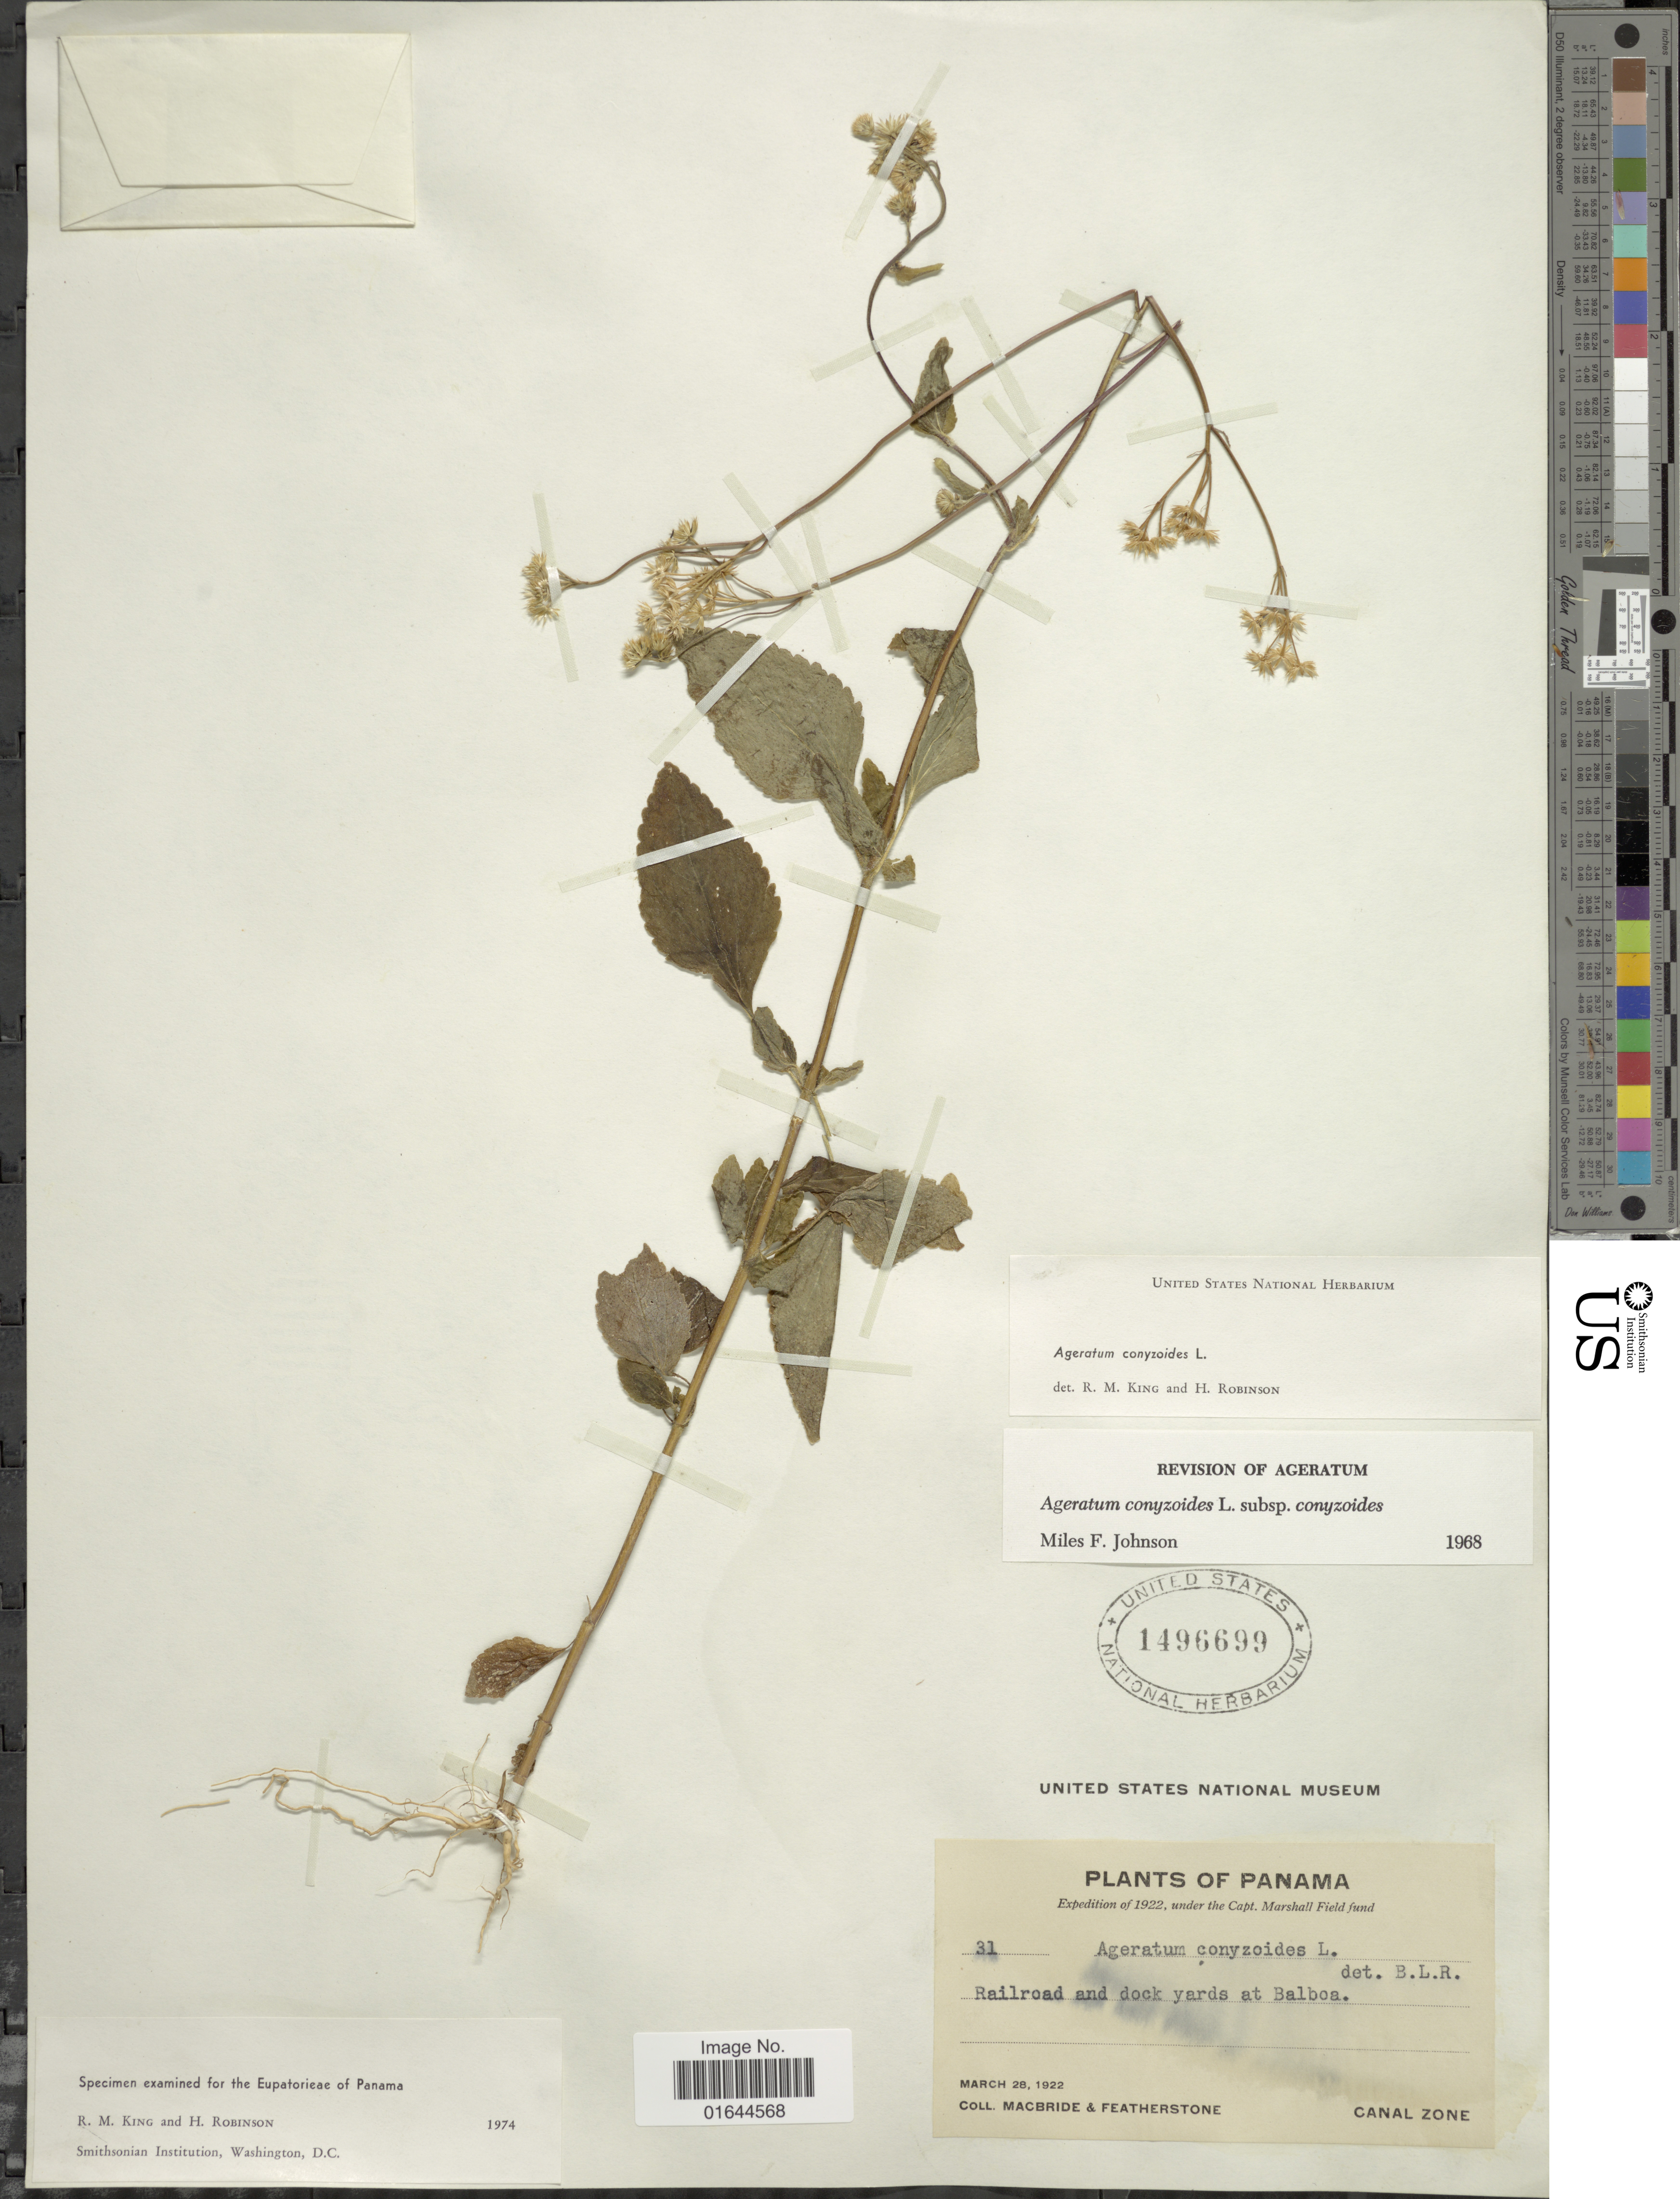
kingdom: Plantae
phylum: Tracheophyta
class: Magnoliopsida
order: Asterales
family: Asteraceae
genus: Ageratum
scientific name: Ageratum conyzoides subsp. conyzoides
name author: L.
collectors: Macbride, -- & -. Featherstone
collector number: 31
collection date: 1922-03-28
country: Panama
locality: Railroad and dock yards at Balboa.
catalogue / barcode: US 1496699